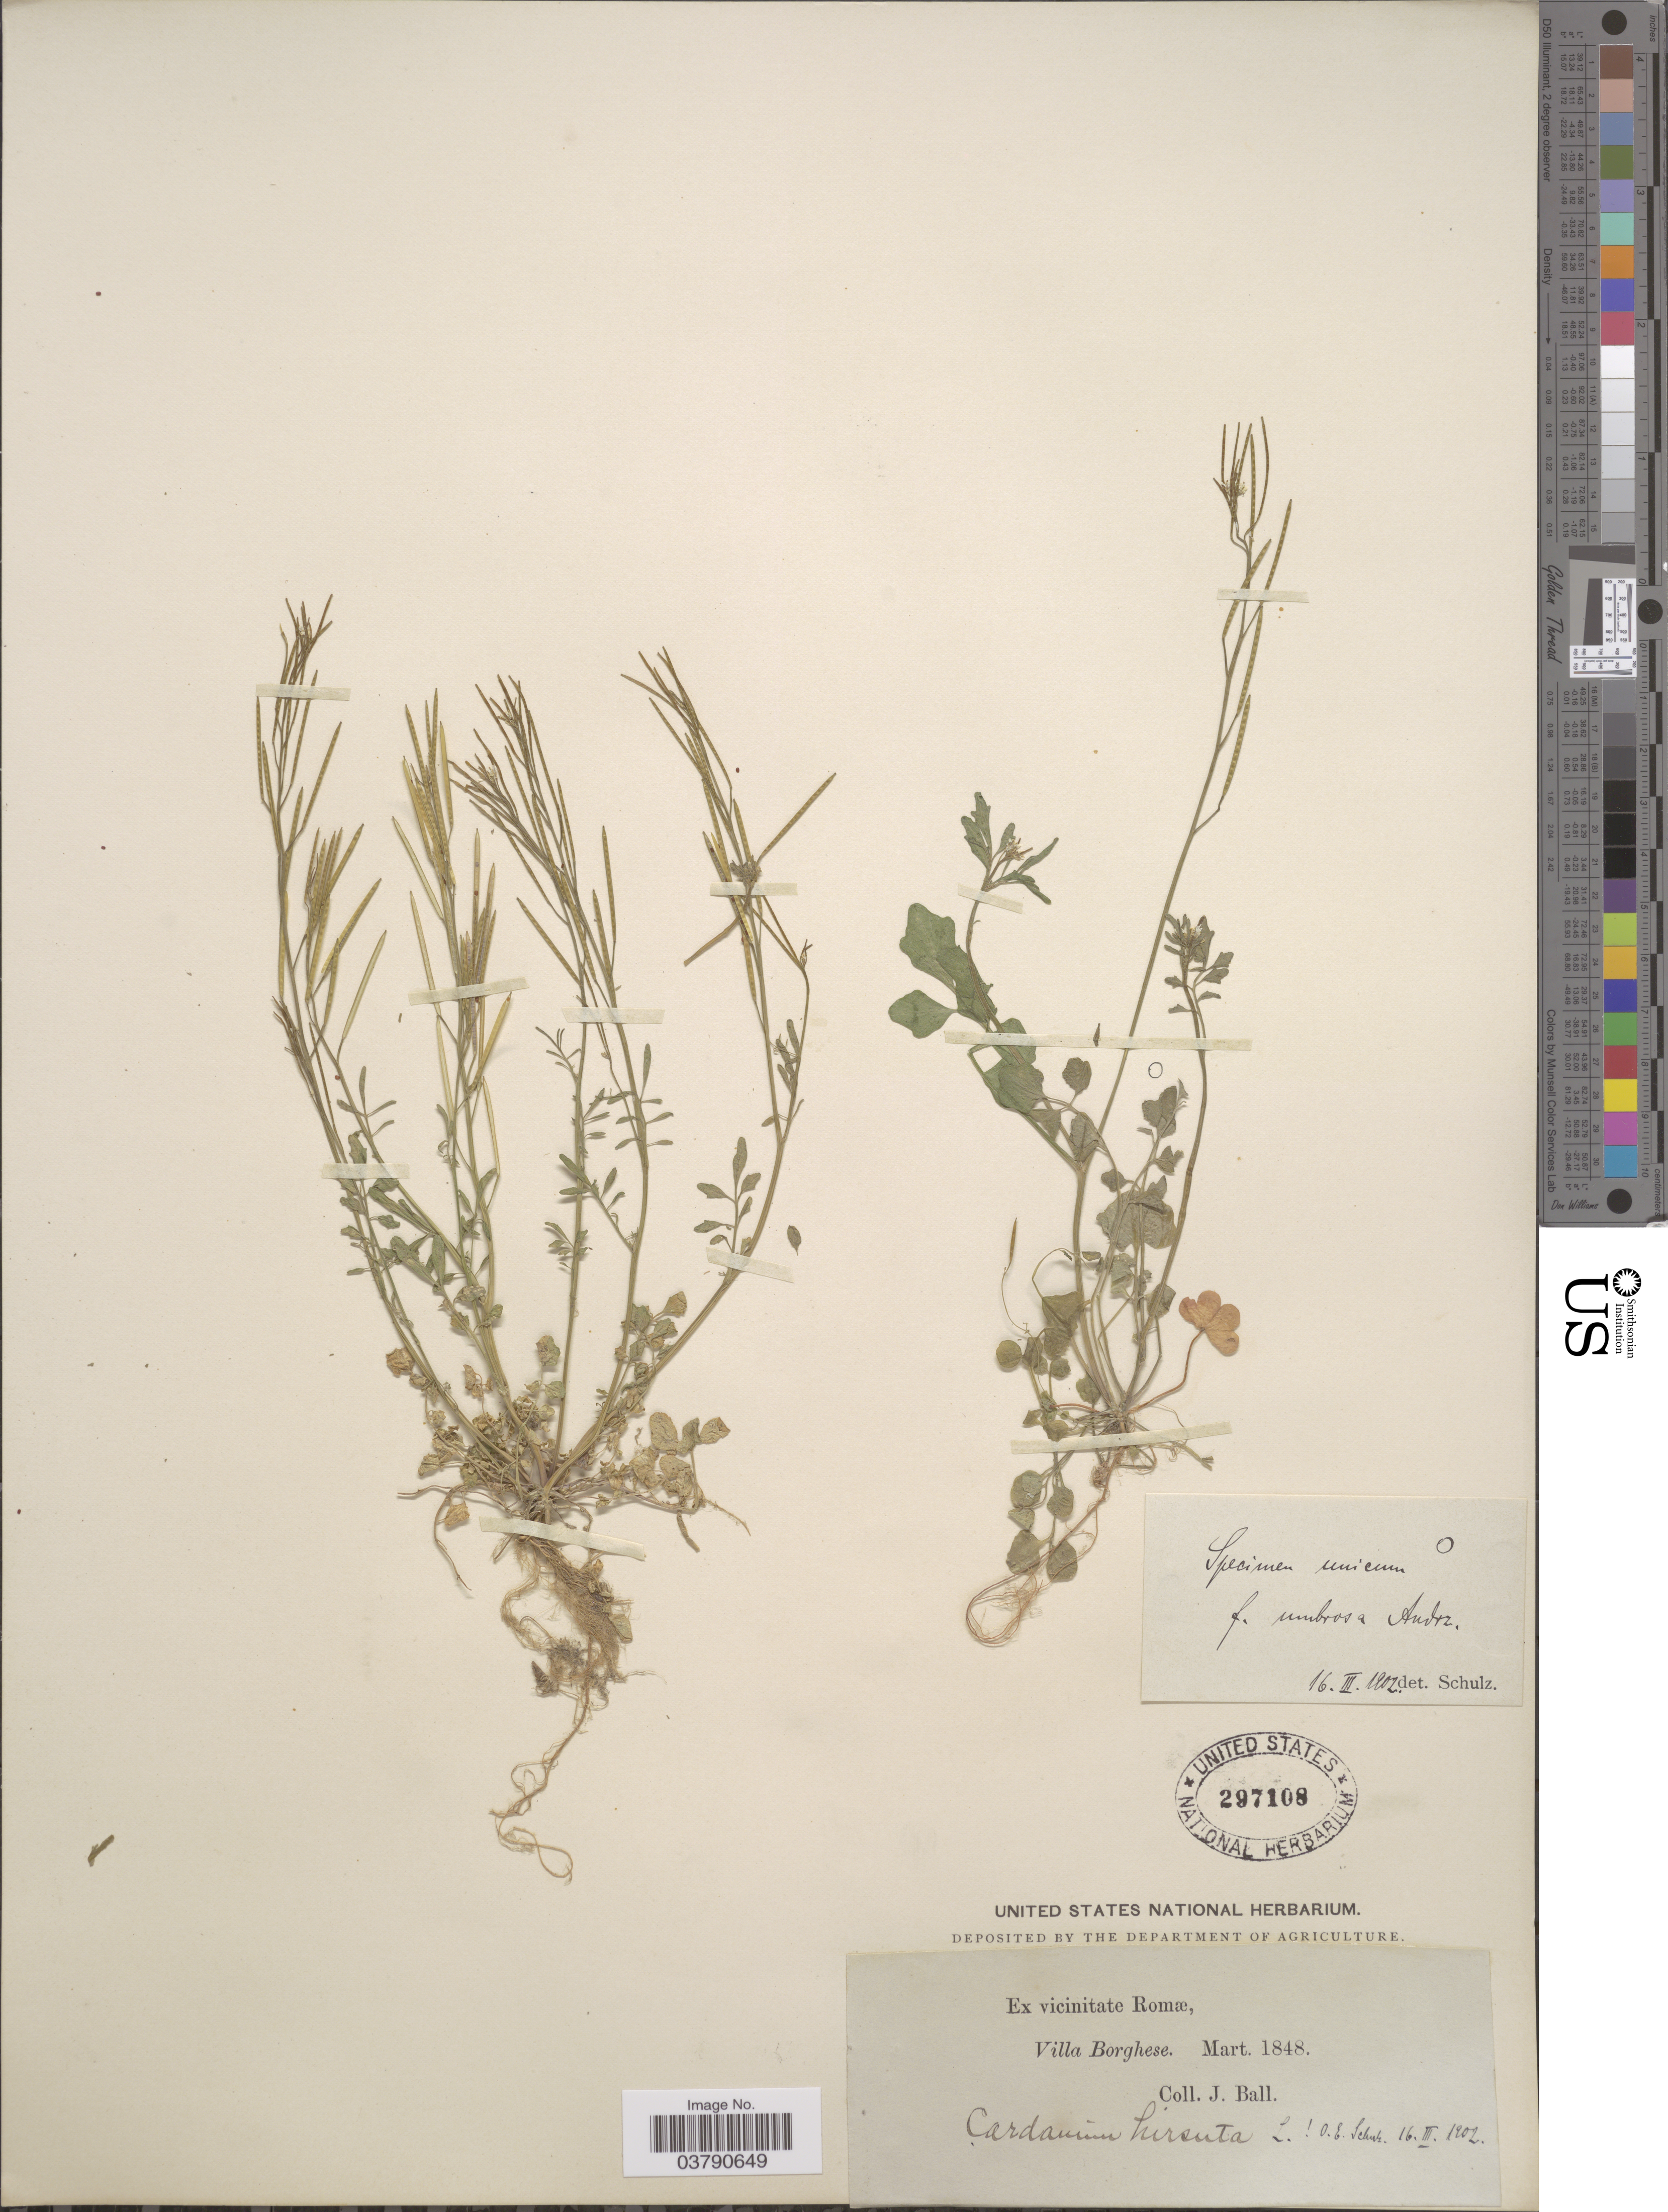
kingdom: Plantae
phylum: Tracheophyta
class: Magnoliopsida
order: Brassicales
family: Brassicaceae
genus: Cardamine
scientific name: Cardamine hirsuta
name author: L.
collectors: J. Ball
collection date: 1848-03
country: Italy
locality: Ex vicinitate Romæ, Villa Borghese.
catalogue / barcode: US 297108